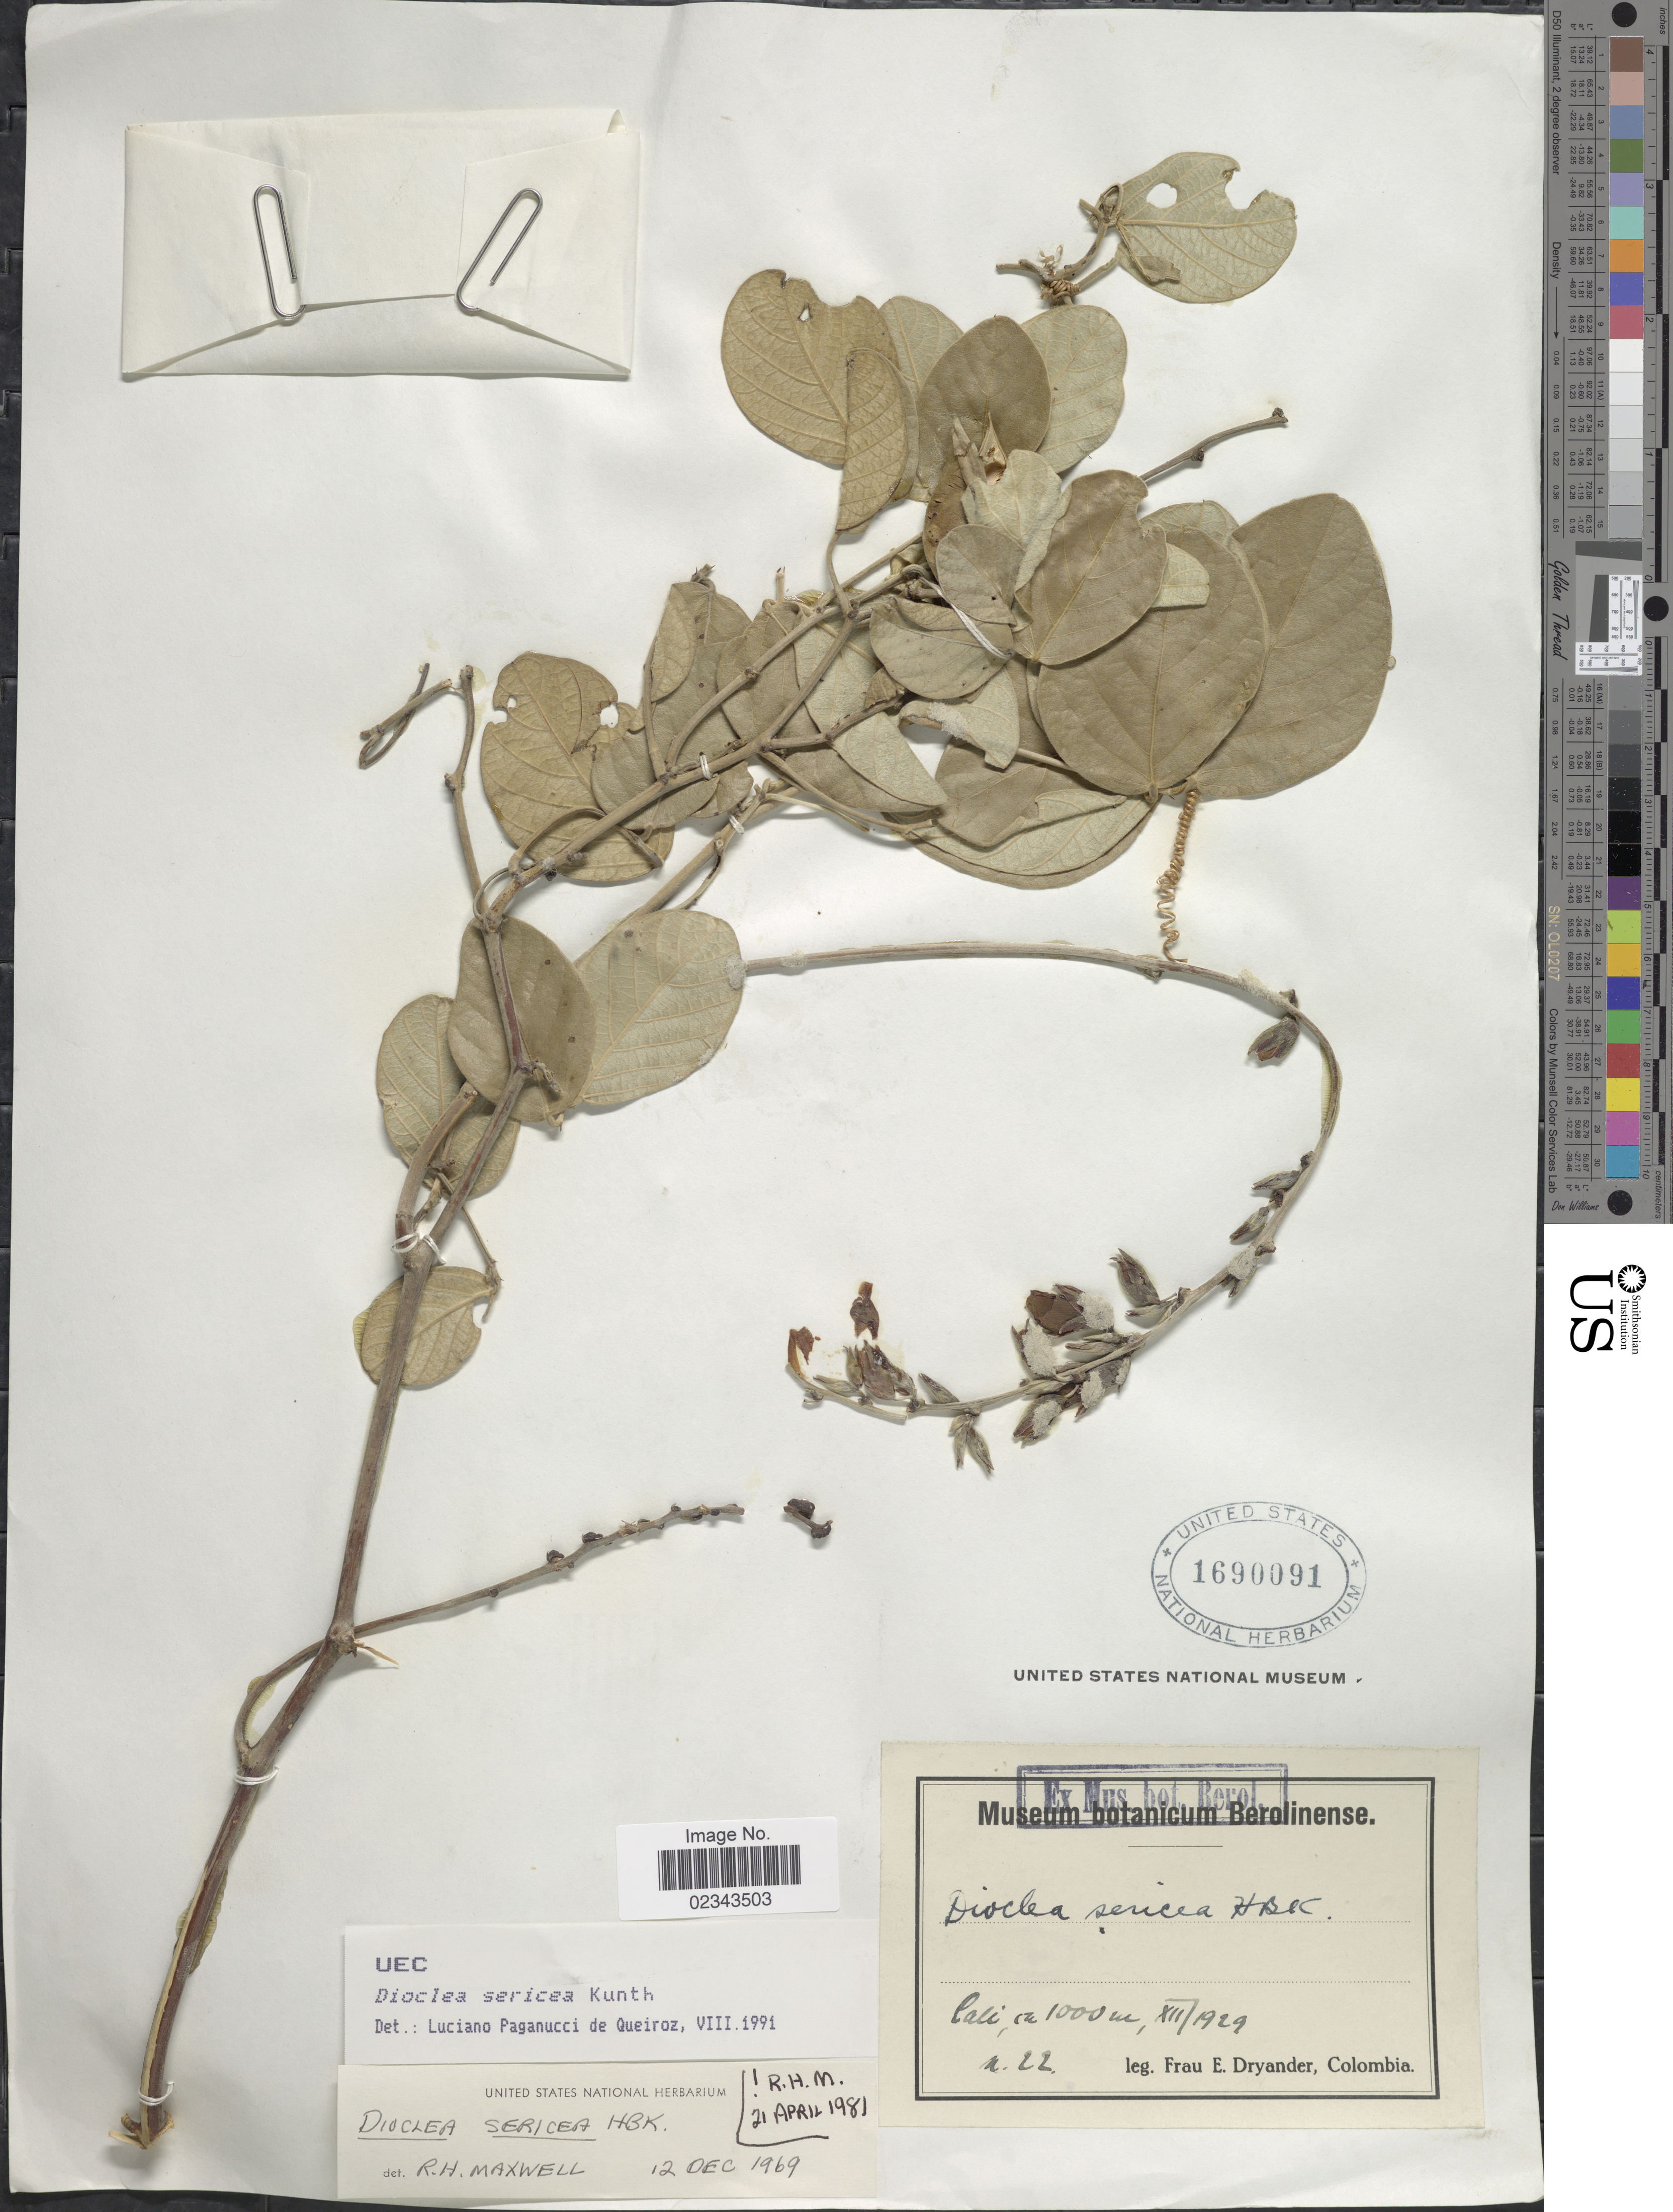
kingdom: Plantae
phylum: Tracheophyta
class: Magnoliopsida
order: Fabales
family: Fabaceae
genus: Dioclea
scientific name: Dioclea sericea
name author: Kunth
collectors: F. Dryander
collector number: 22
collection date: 1929-12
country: Colombia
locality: Cali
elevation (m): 1000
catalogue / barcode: US 1690091